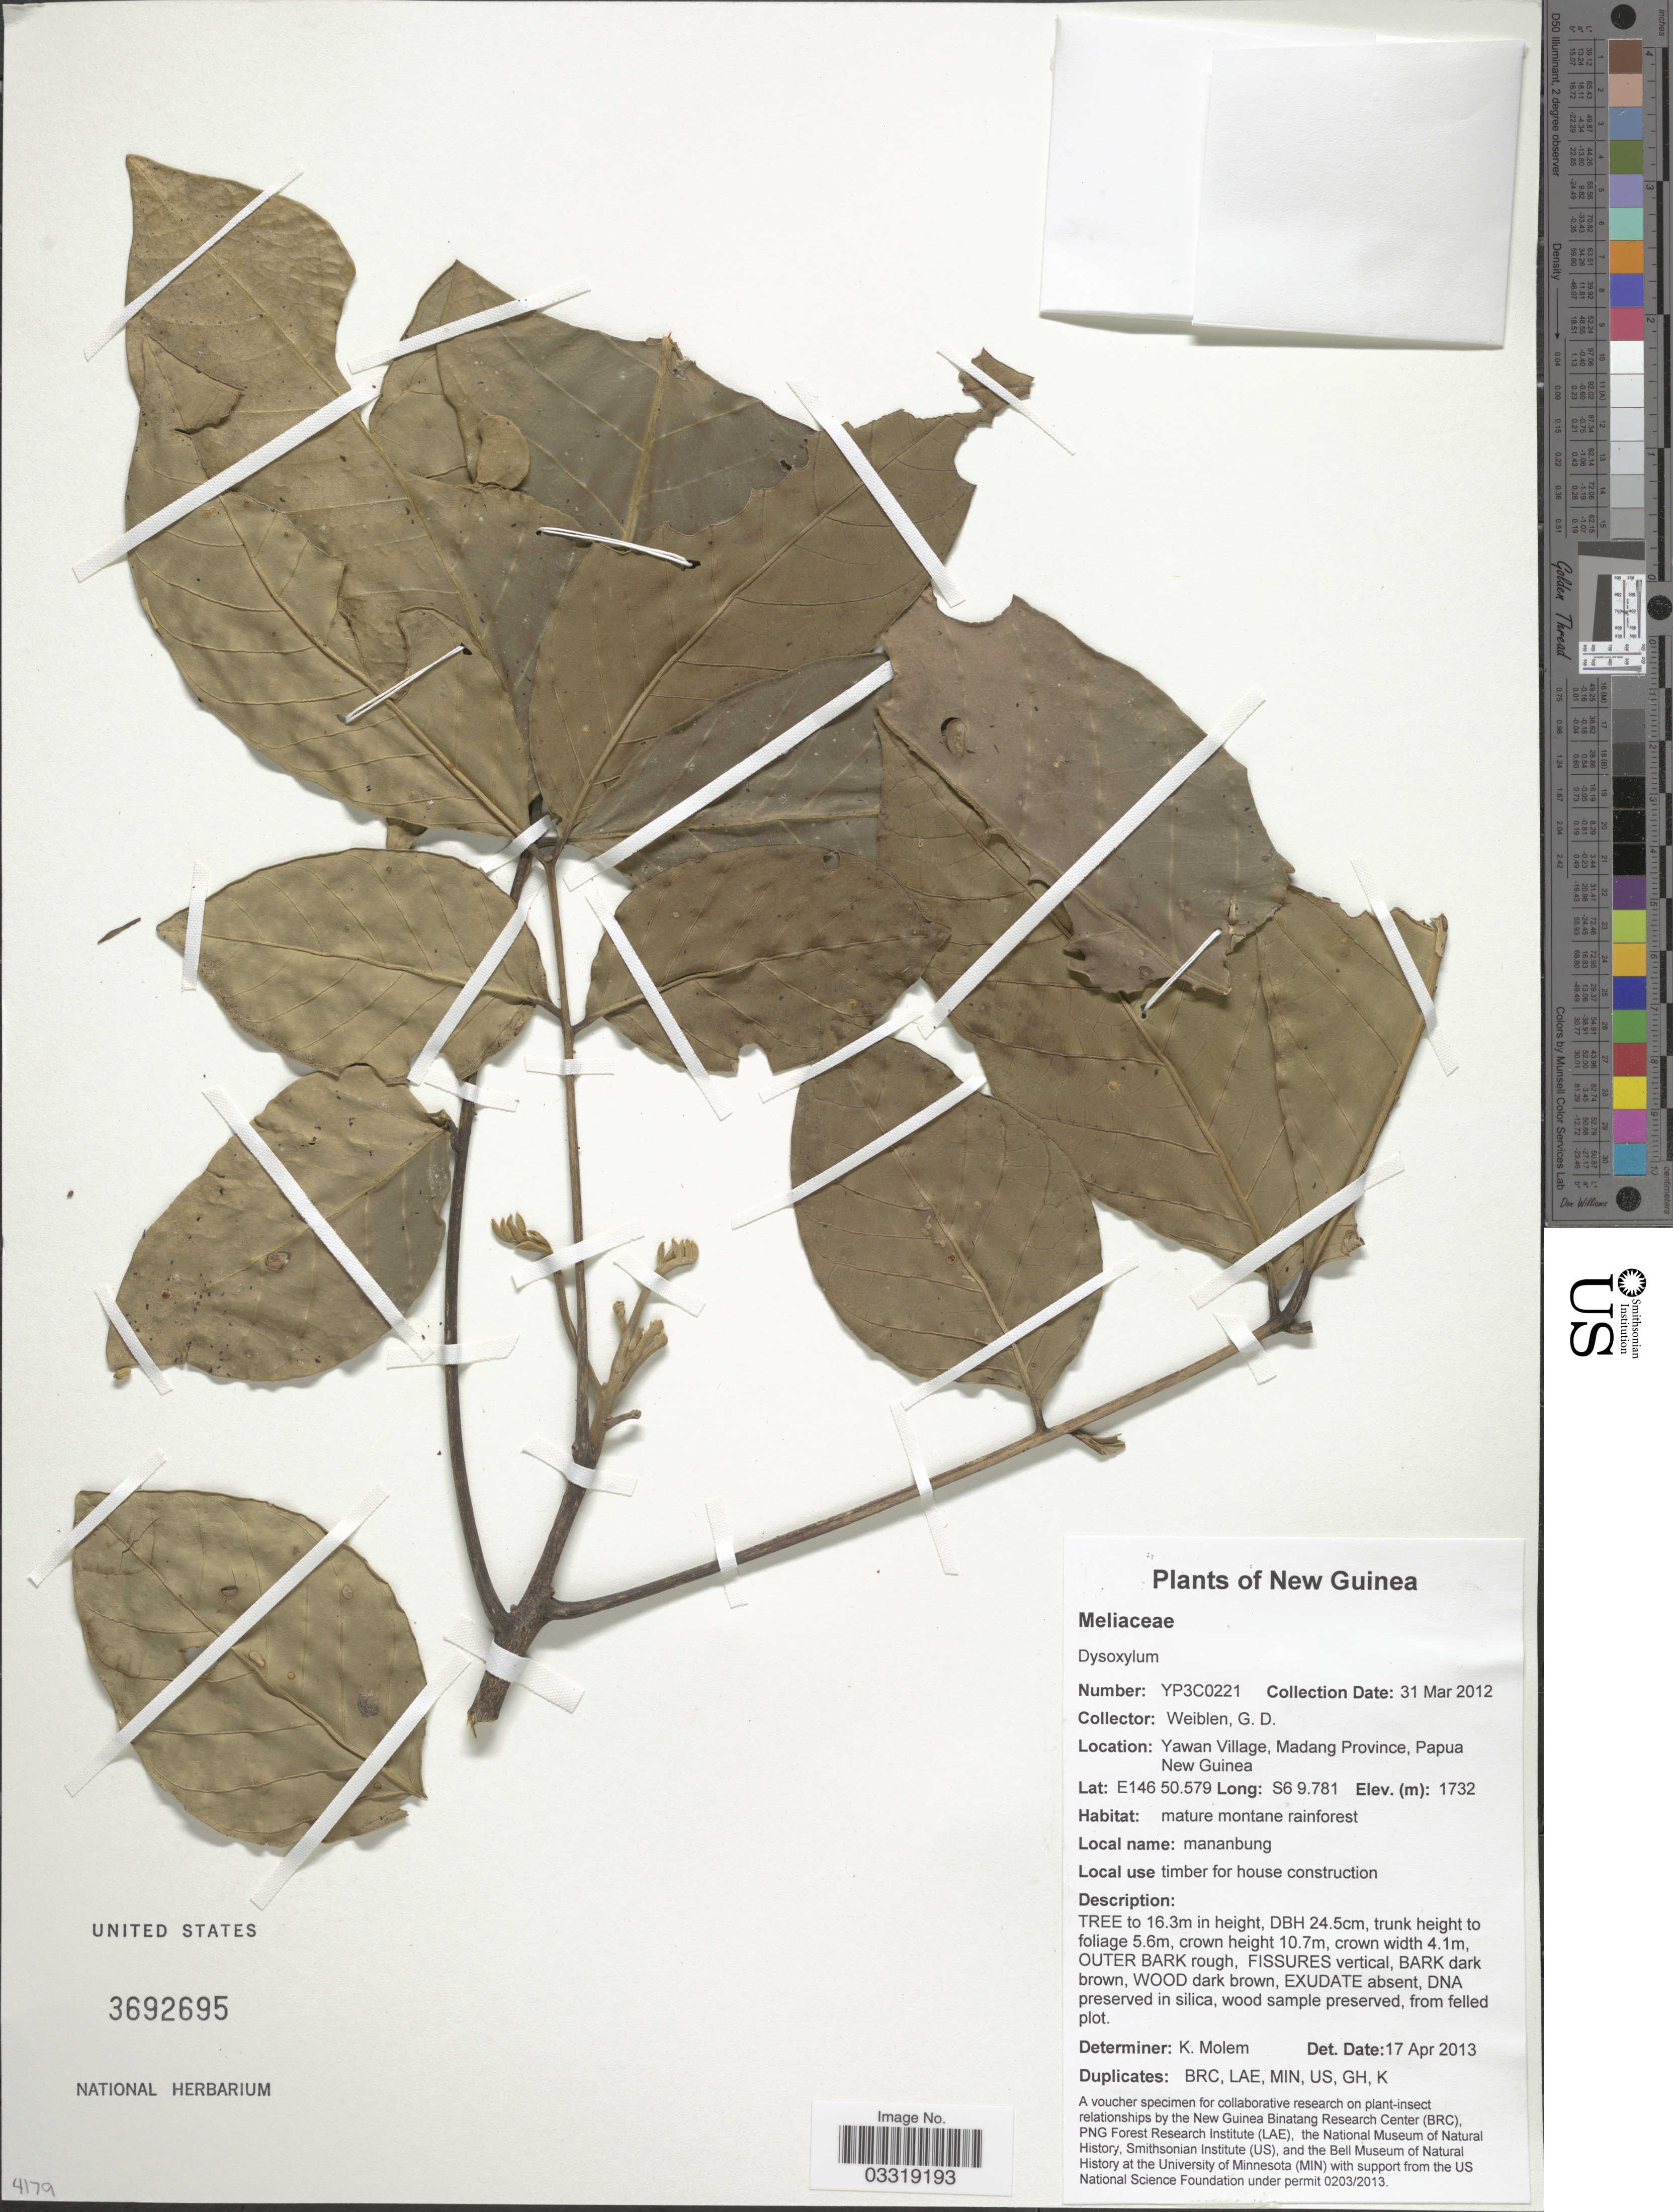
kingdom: Plantae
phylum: Tracheophyta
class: Magnoliopsida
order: Sapindales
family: Meliaceae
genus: Dysoxylum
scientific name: Dysoxylum sp.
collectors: G. D. Weiblen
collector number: YP3C0221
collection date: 2012-03-31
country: Papua New Guinea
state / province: Madang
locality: Yawan Village, Madang Province, Papua New Guinea.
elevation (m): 1732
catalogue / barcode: US 3692695